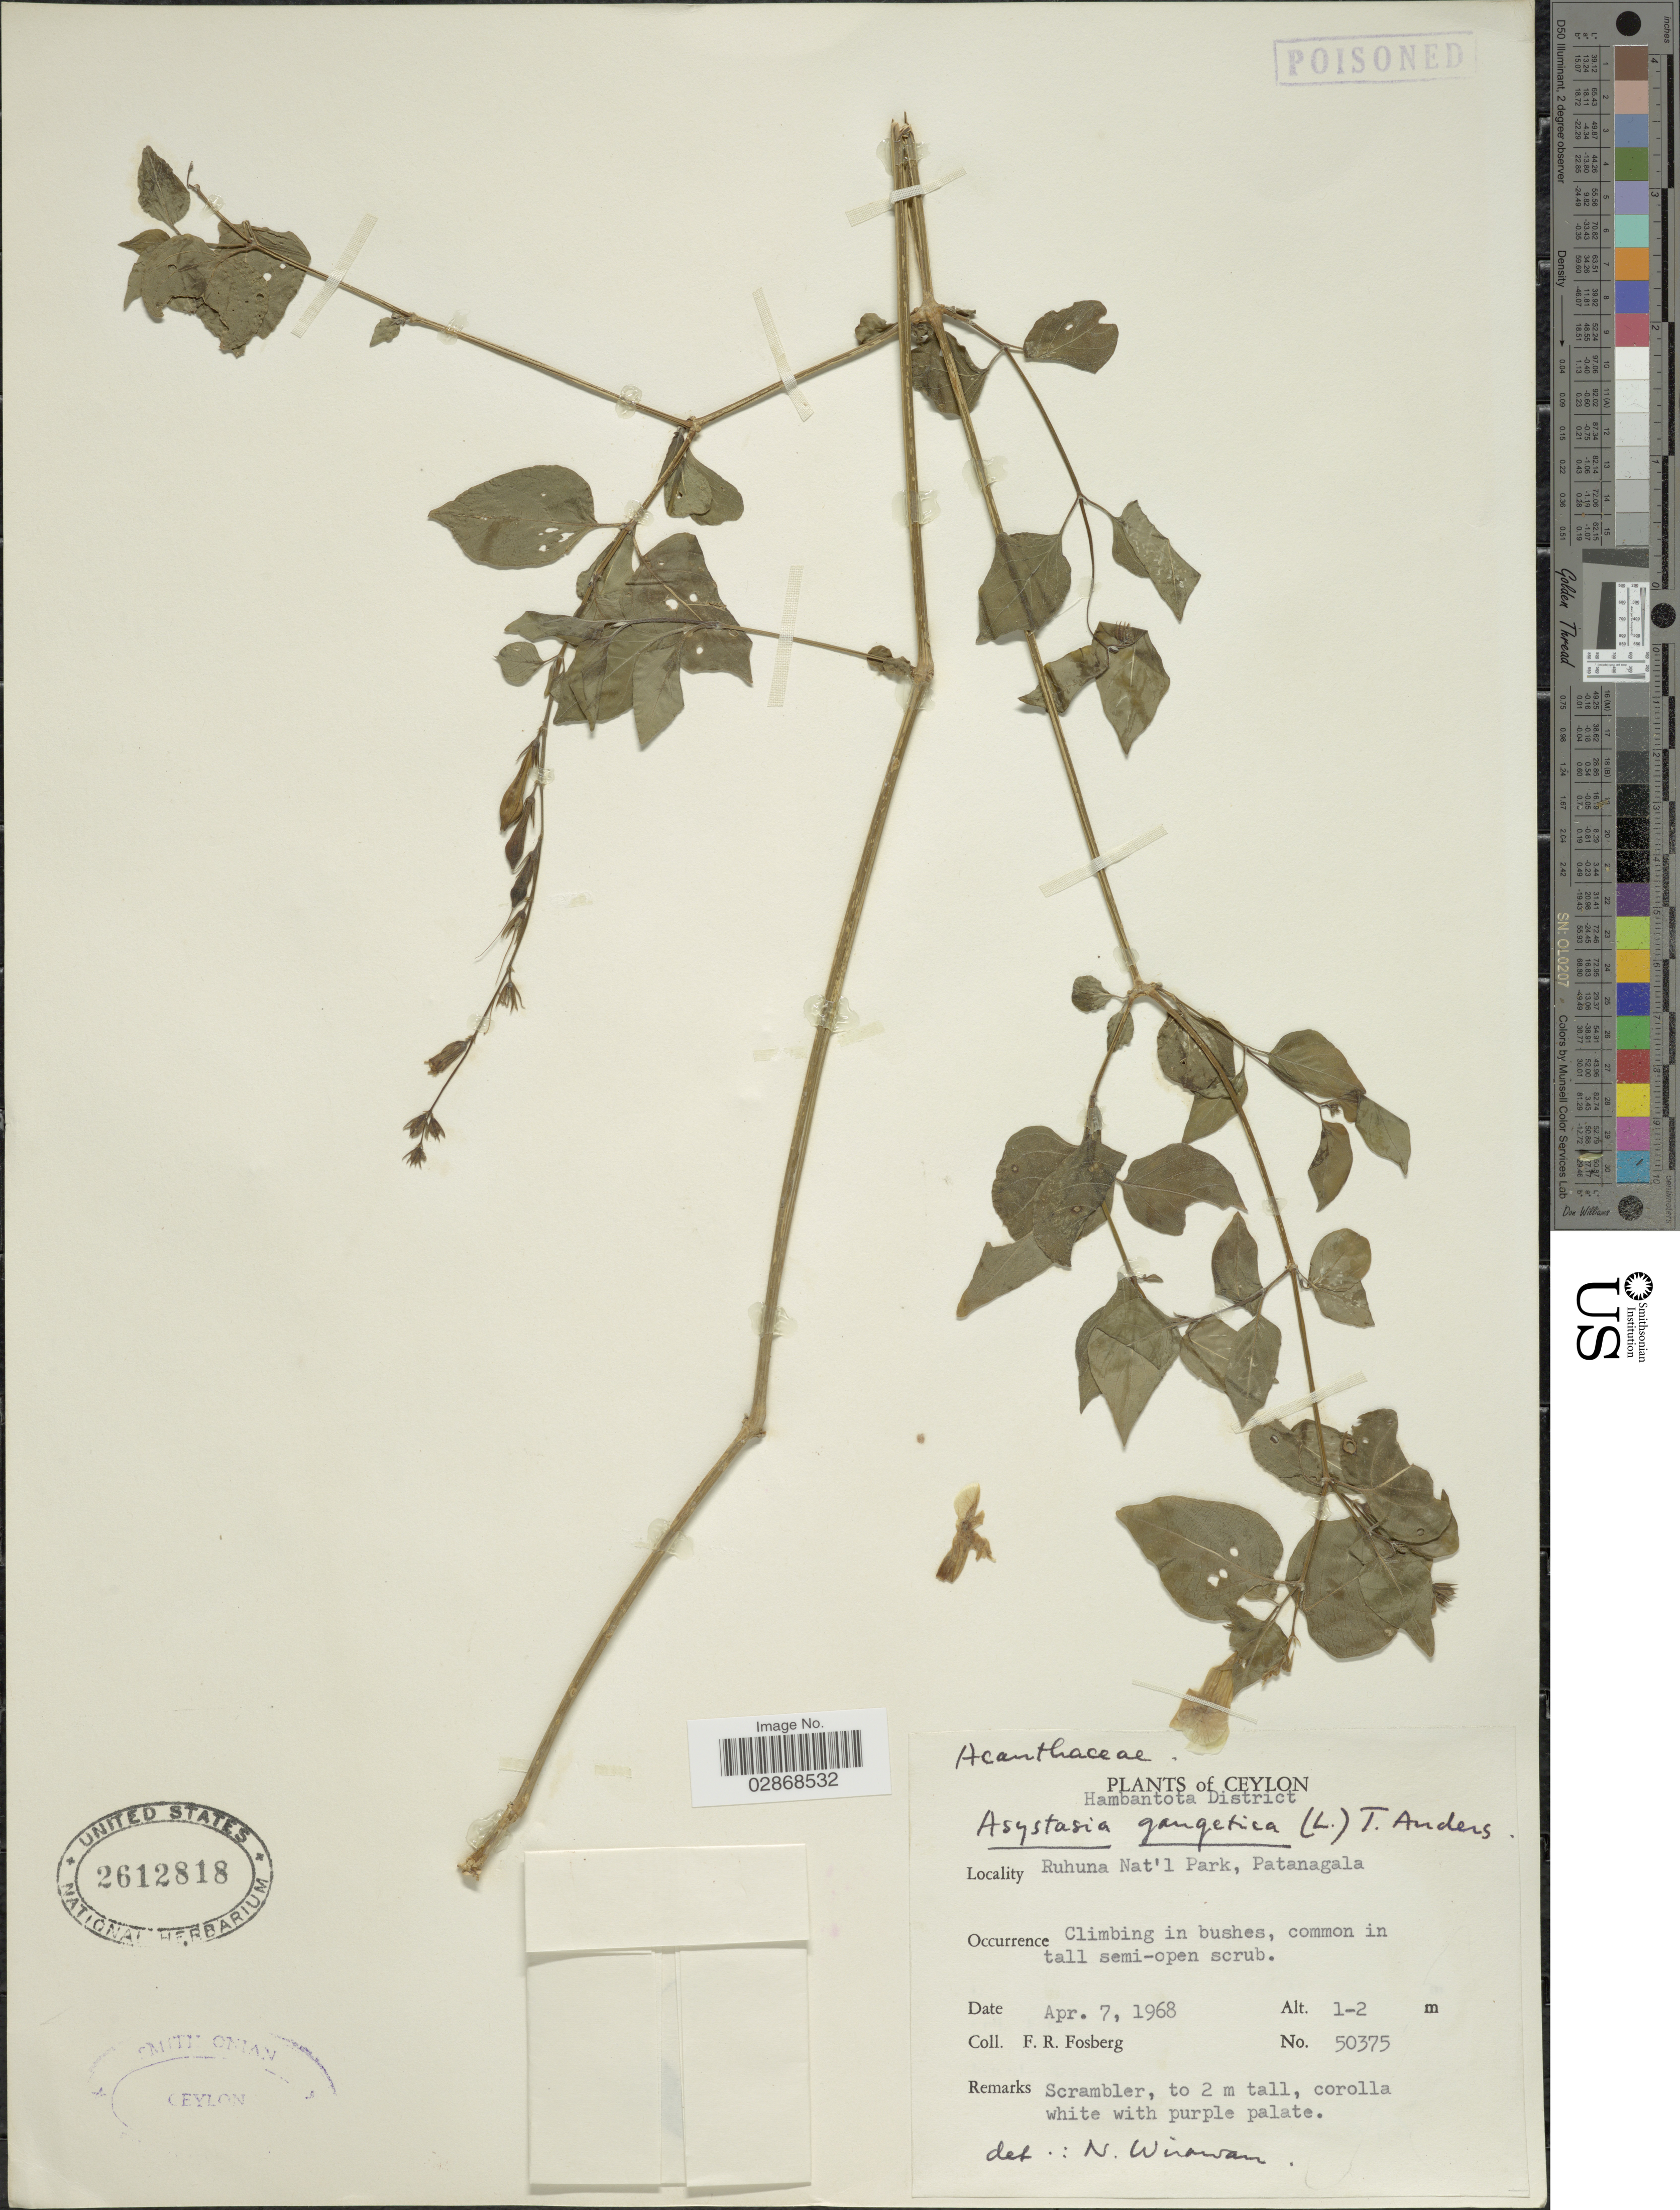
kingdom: Plantae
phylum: Tracheophyta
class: Magnoliopsida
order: Lamiales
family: Acanthaceae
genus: Asystasia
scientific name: Asystasia gangetica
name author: (L.) T. Anderson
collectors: F. R. Fosberg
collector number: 50375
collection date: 1968-04-07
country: Sri Lanka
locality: Ceylon. Hambantota District. Ruhuna Nat'l Park, Patanagala.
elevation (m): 1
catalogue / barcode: US 2612818